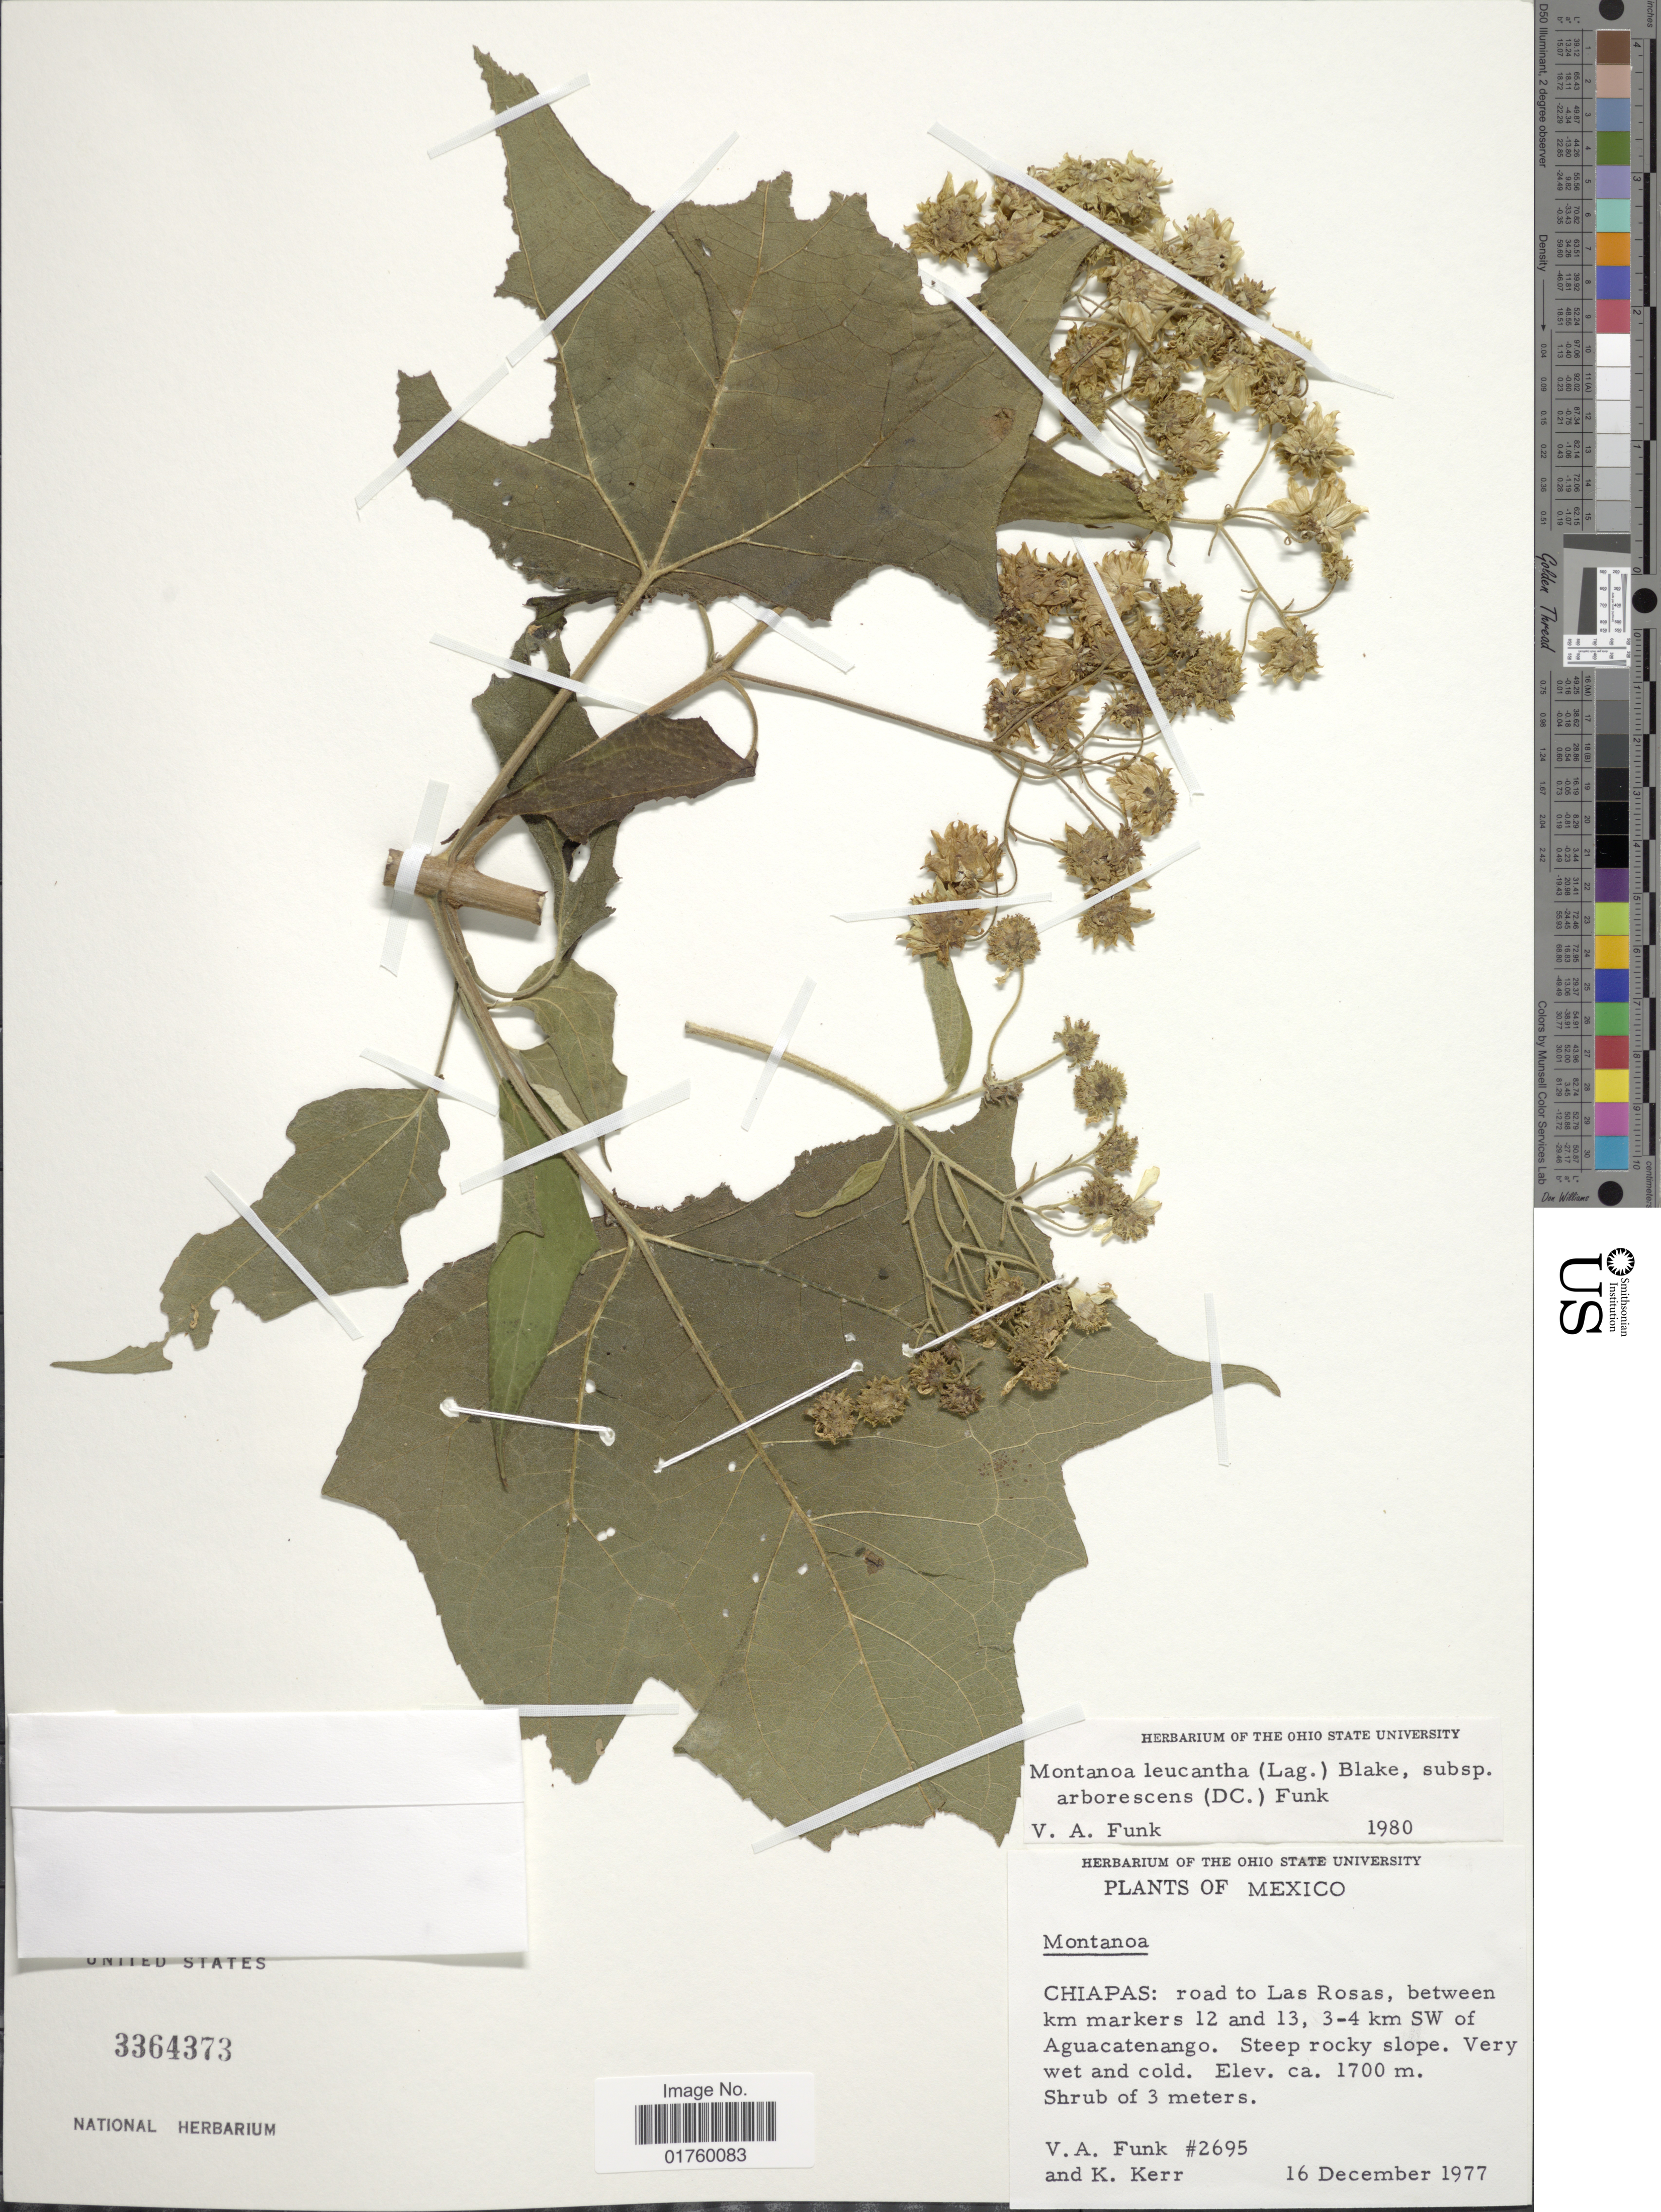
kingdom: Plantae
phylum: Tracheophyta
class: Magnoliopsida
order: Asterales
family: Asteraceae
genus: Montanoa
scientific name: Montanoa leucantha subsp. arborescens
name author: (DC.) V.A. Funk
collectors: V. Funk & K. Kerr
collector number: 2695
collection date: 1977-12-16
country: Mexico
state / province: Chiapas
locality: Road to Las Rosas, between km markers 12 and 13, 3-4 km SW of Aguacatenango, steep rocky slopes.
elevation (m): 1700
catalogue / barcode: US 3364373